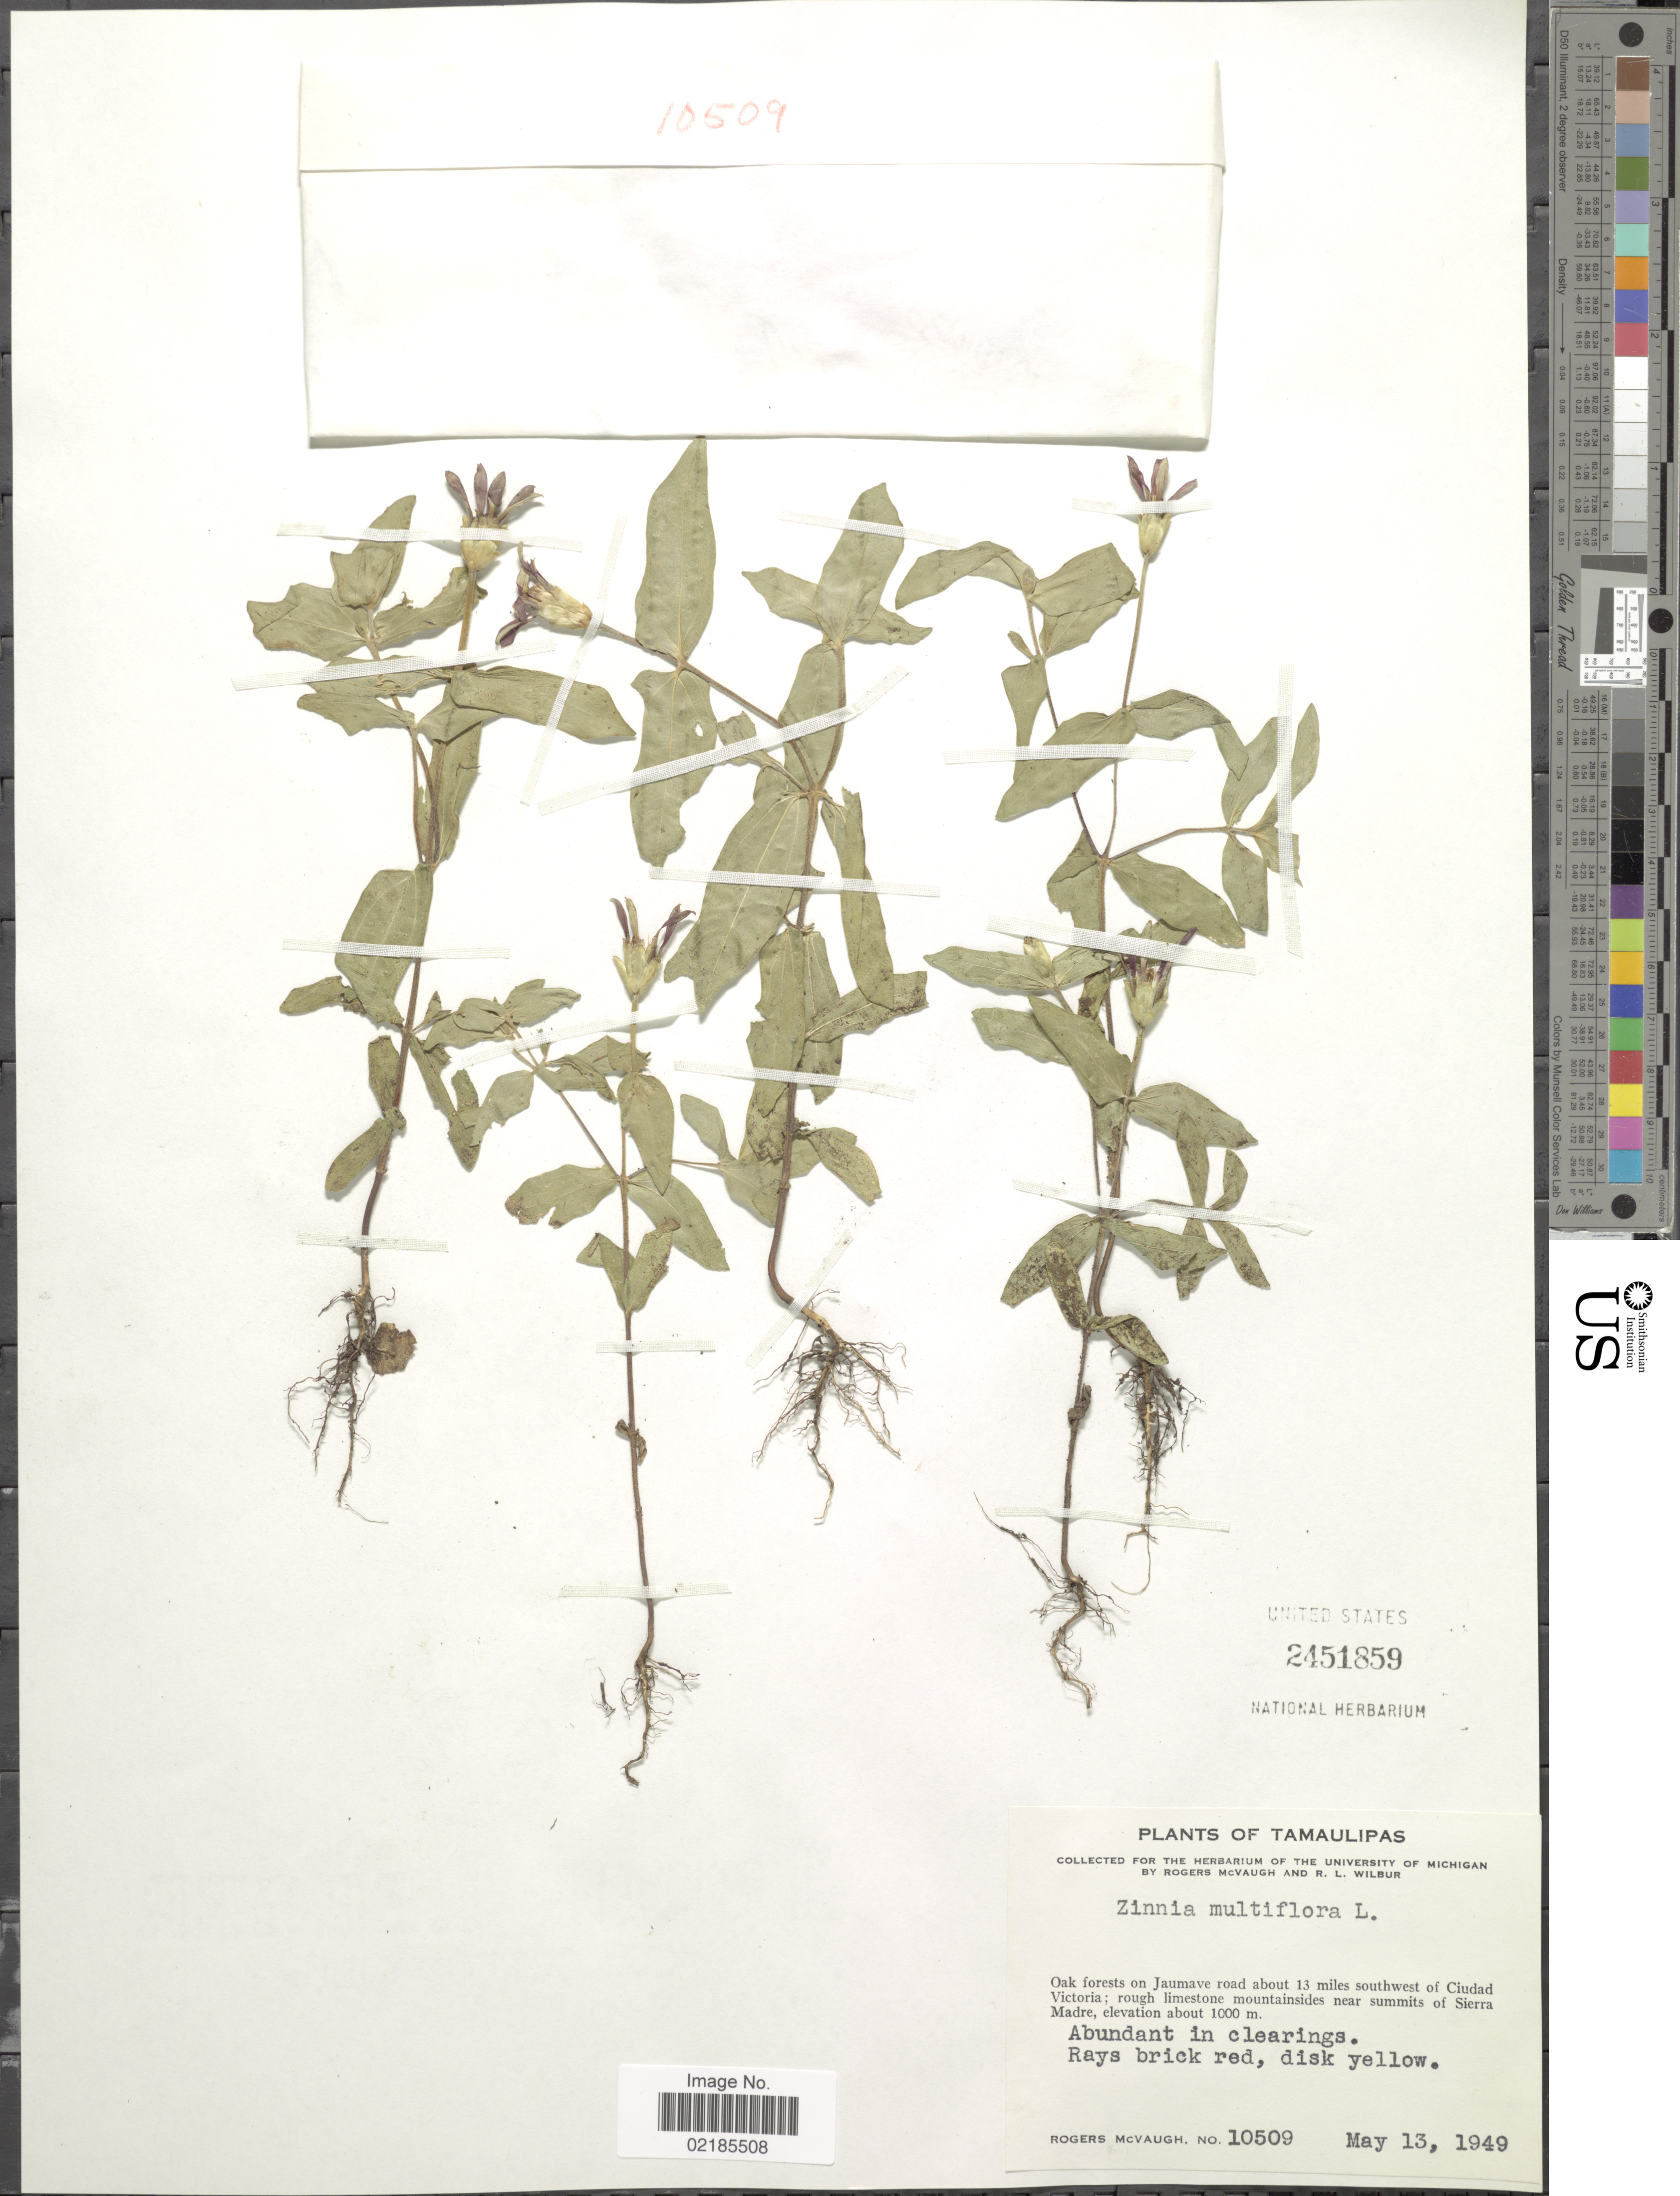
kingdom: Plantae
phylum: Tracheophyta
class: Magnoliopsida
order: Asterales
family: Asteraceae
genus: Zinnia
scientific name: Zinnia peruviana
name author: (L.) L.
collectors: R. McVaugh & R. L. Wilbur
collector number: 10509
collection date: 1949-05-13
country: Mexico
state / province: Tamaulipas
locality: Jaumave road about 13 miles southwest of Ciudad Victoria, near summits of Sierra Madre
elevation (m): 1000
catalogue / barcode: US 2451859